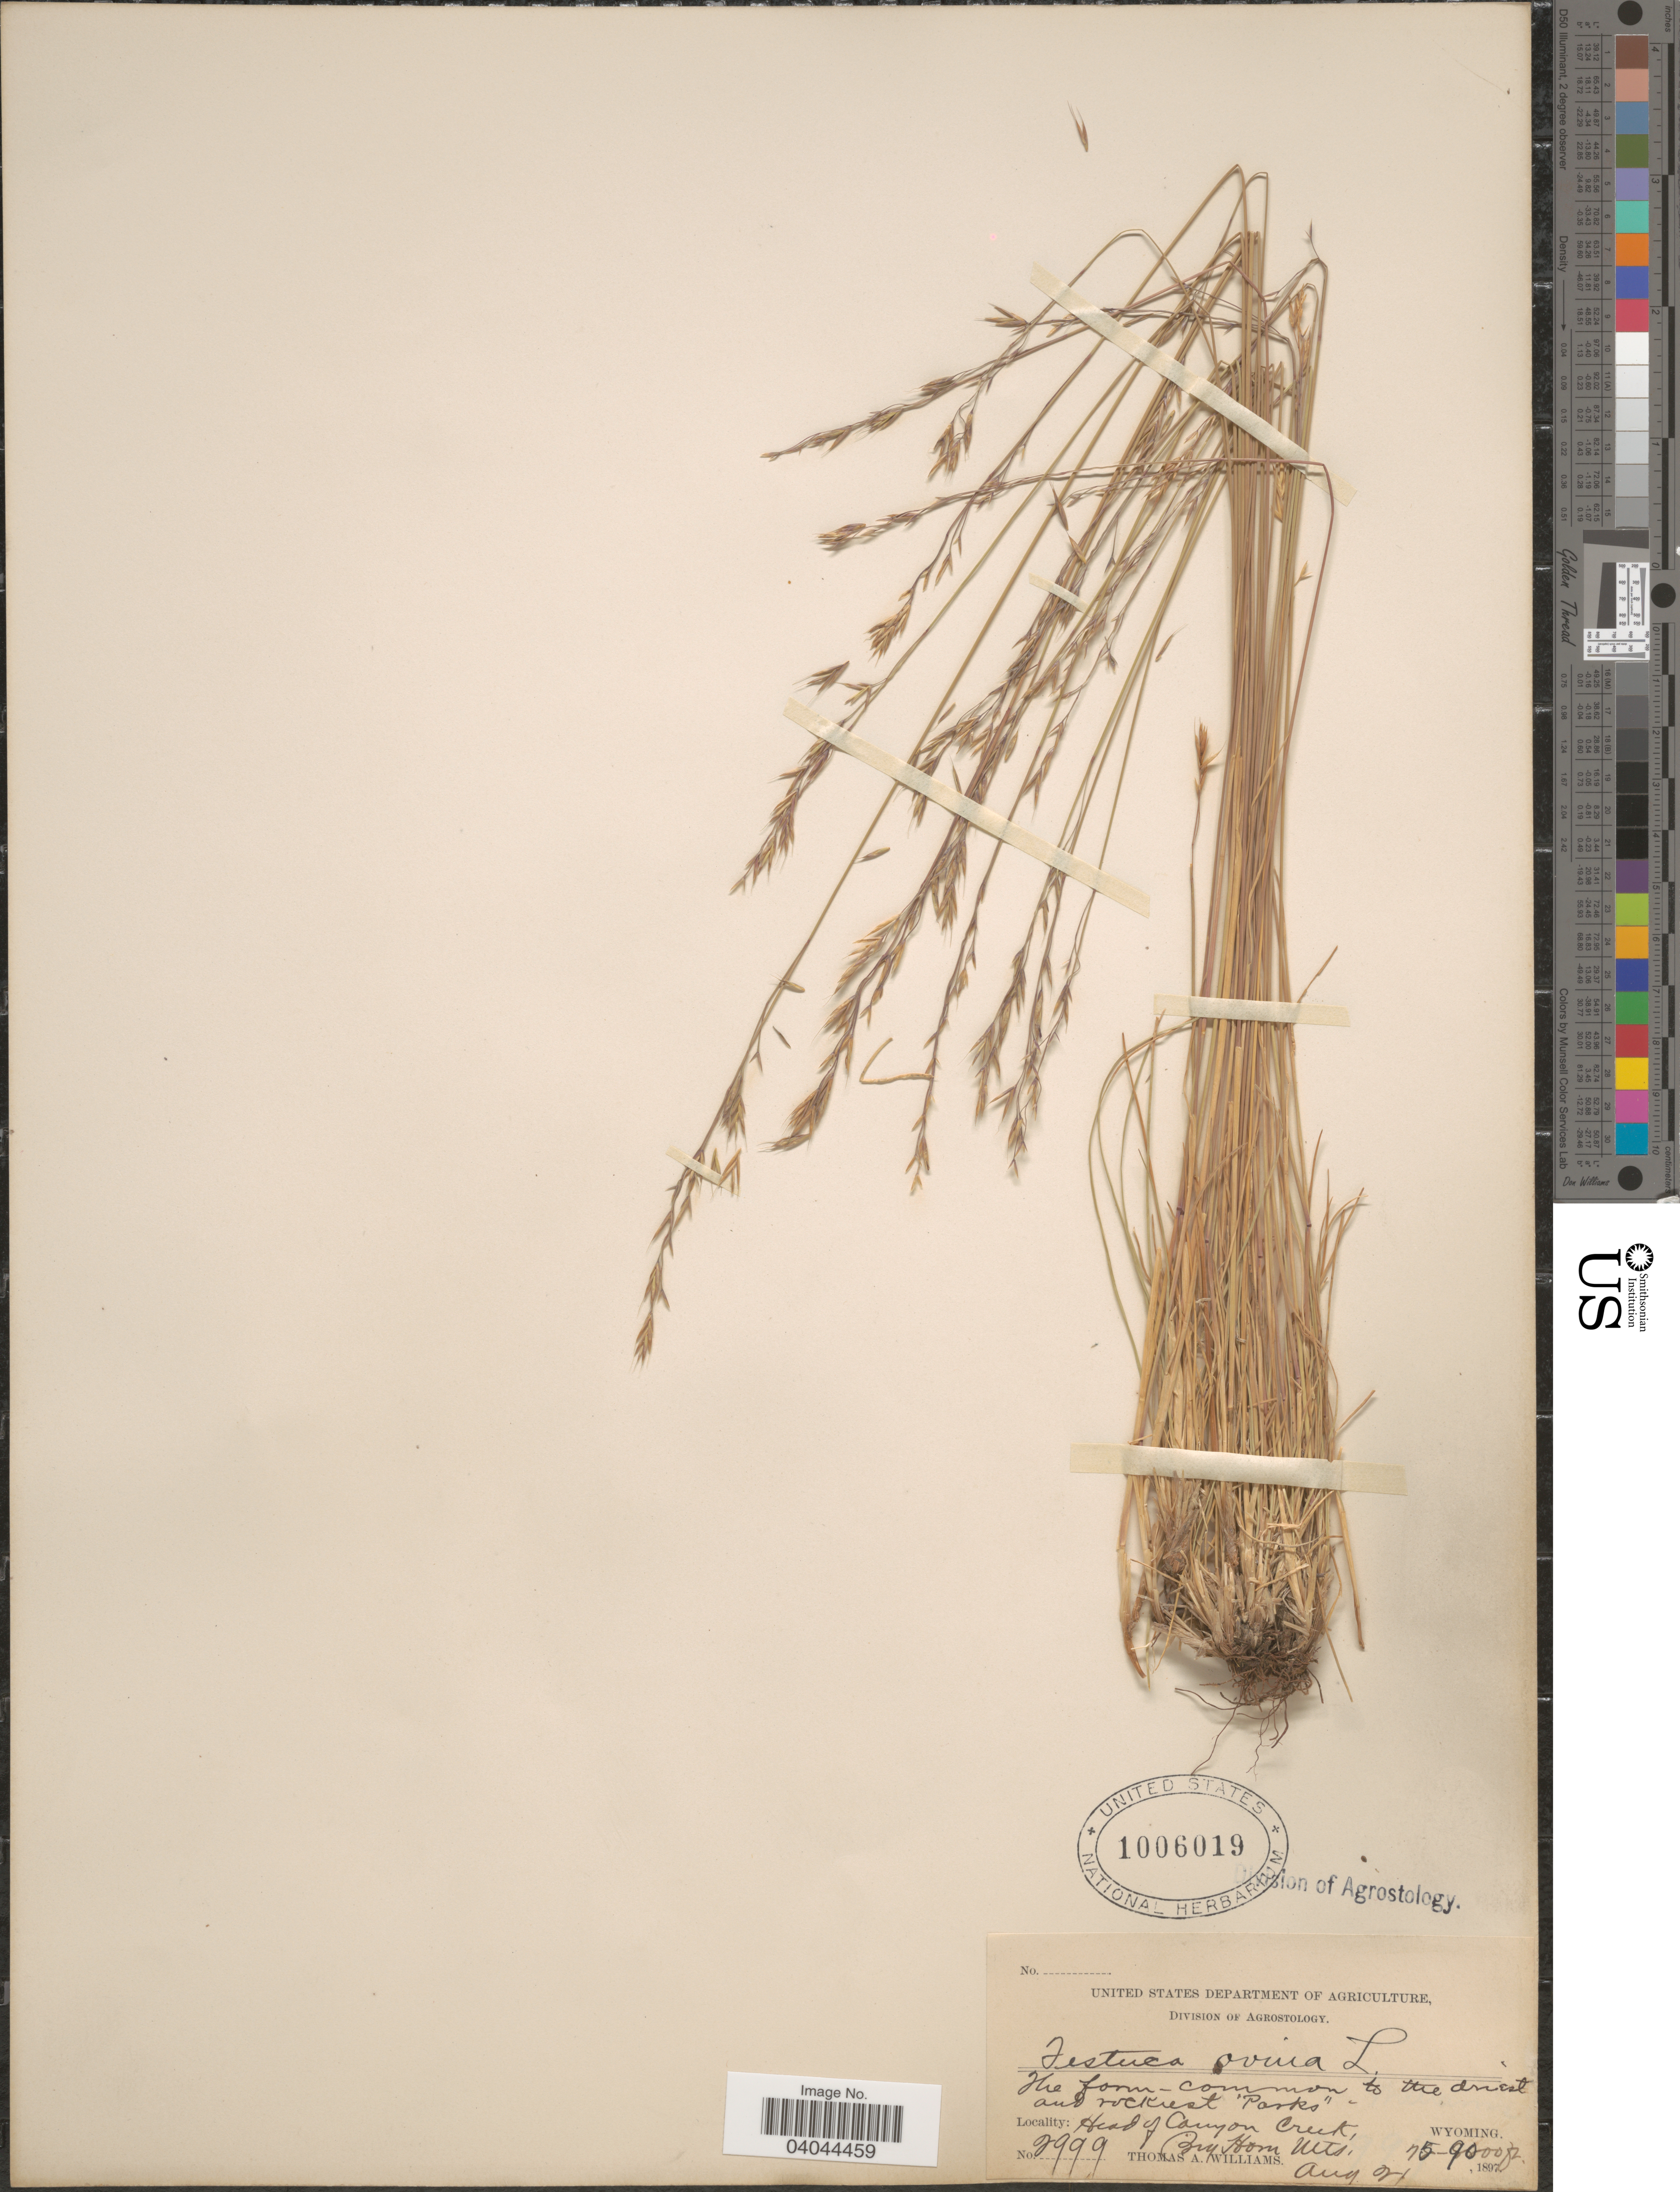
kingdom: Plantae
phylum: Tracheophyta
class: Liliopsida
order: Poales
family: Poaceae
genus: Festuca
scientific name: Festuca ovina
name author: L.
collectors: T. A. Williams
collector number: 2999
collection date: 1897-08-21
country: United States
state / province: Wyoming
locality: Head of Canyon Creek, Big Horn Mts.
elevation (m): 2286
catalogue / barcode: US 1006019